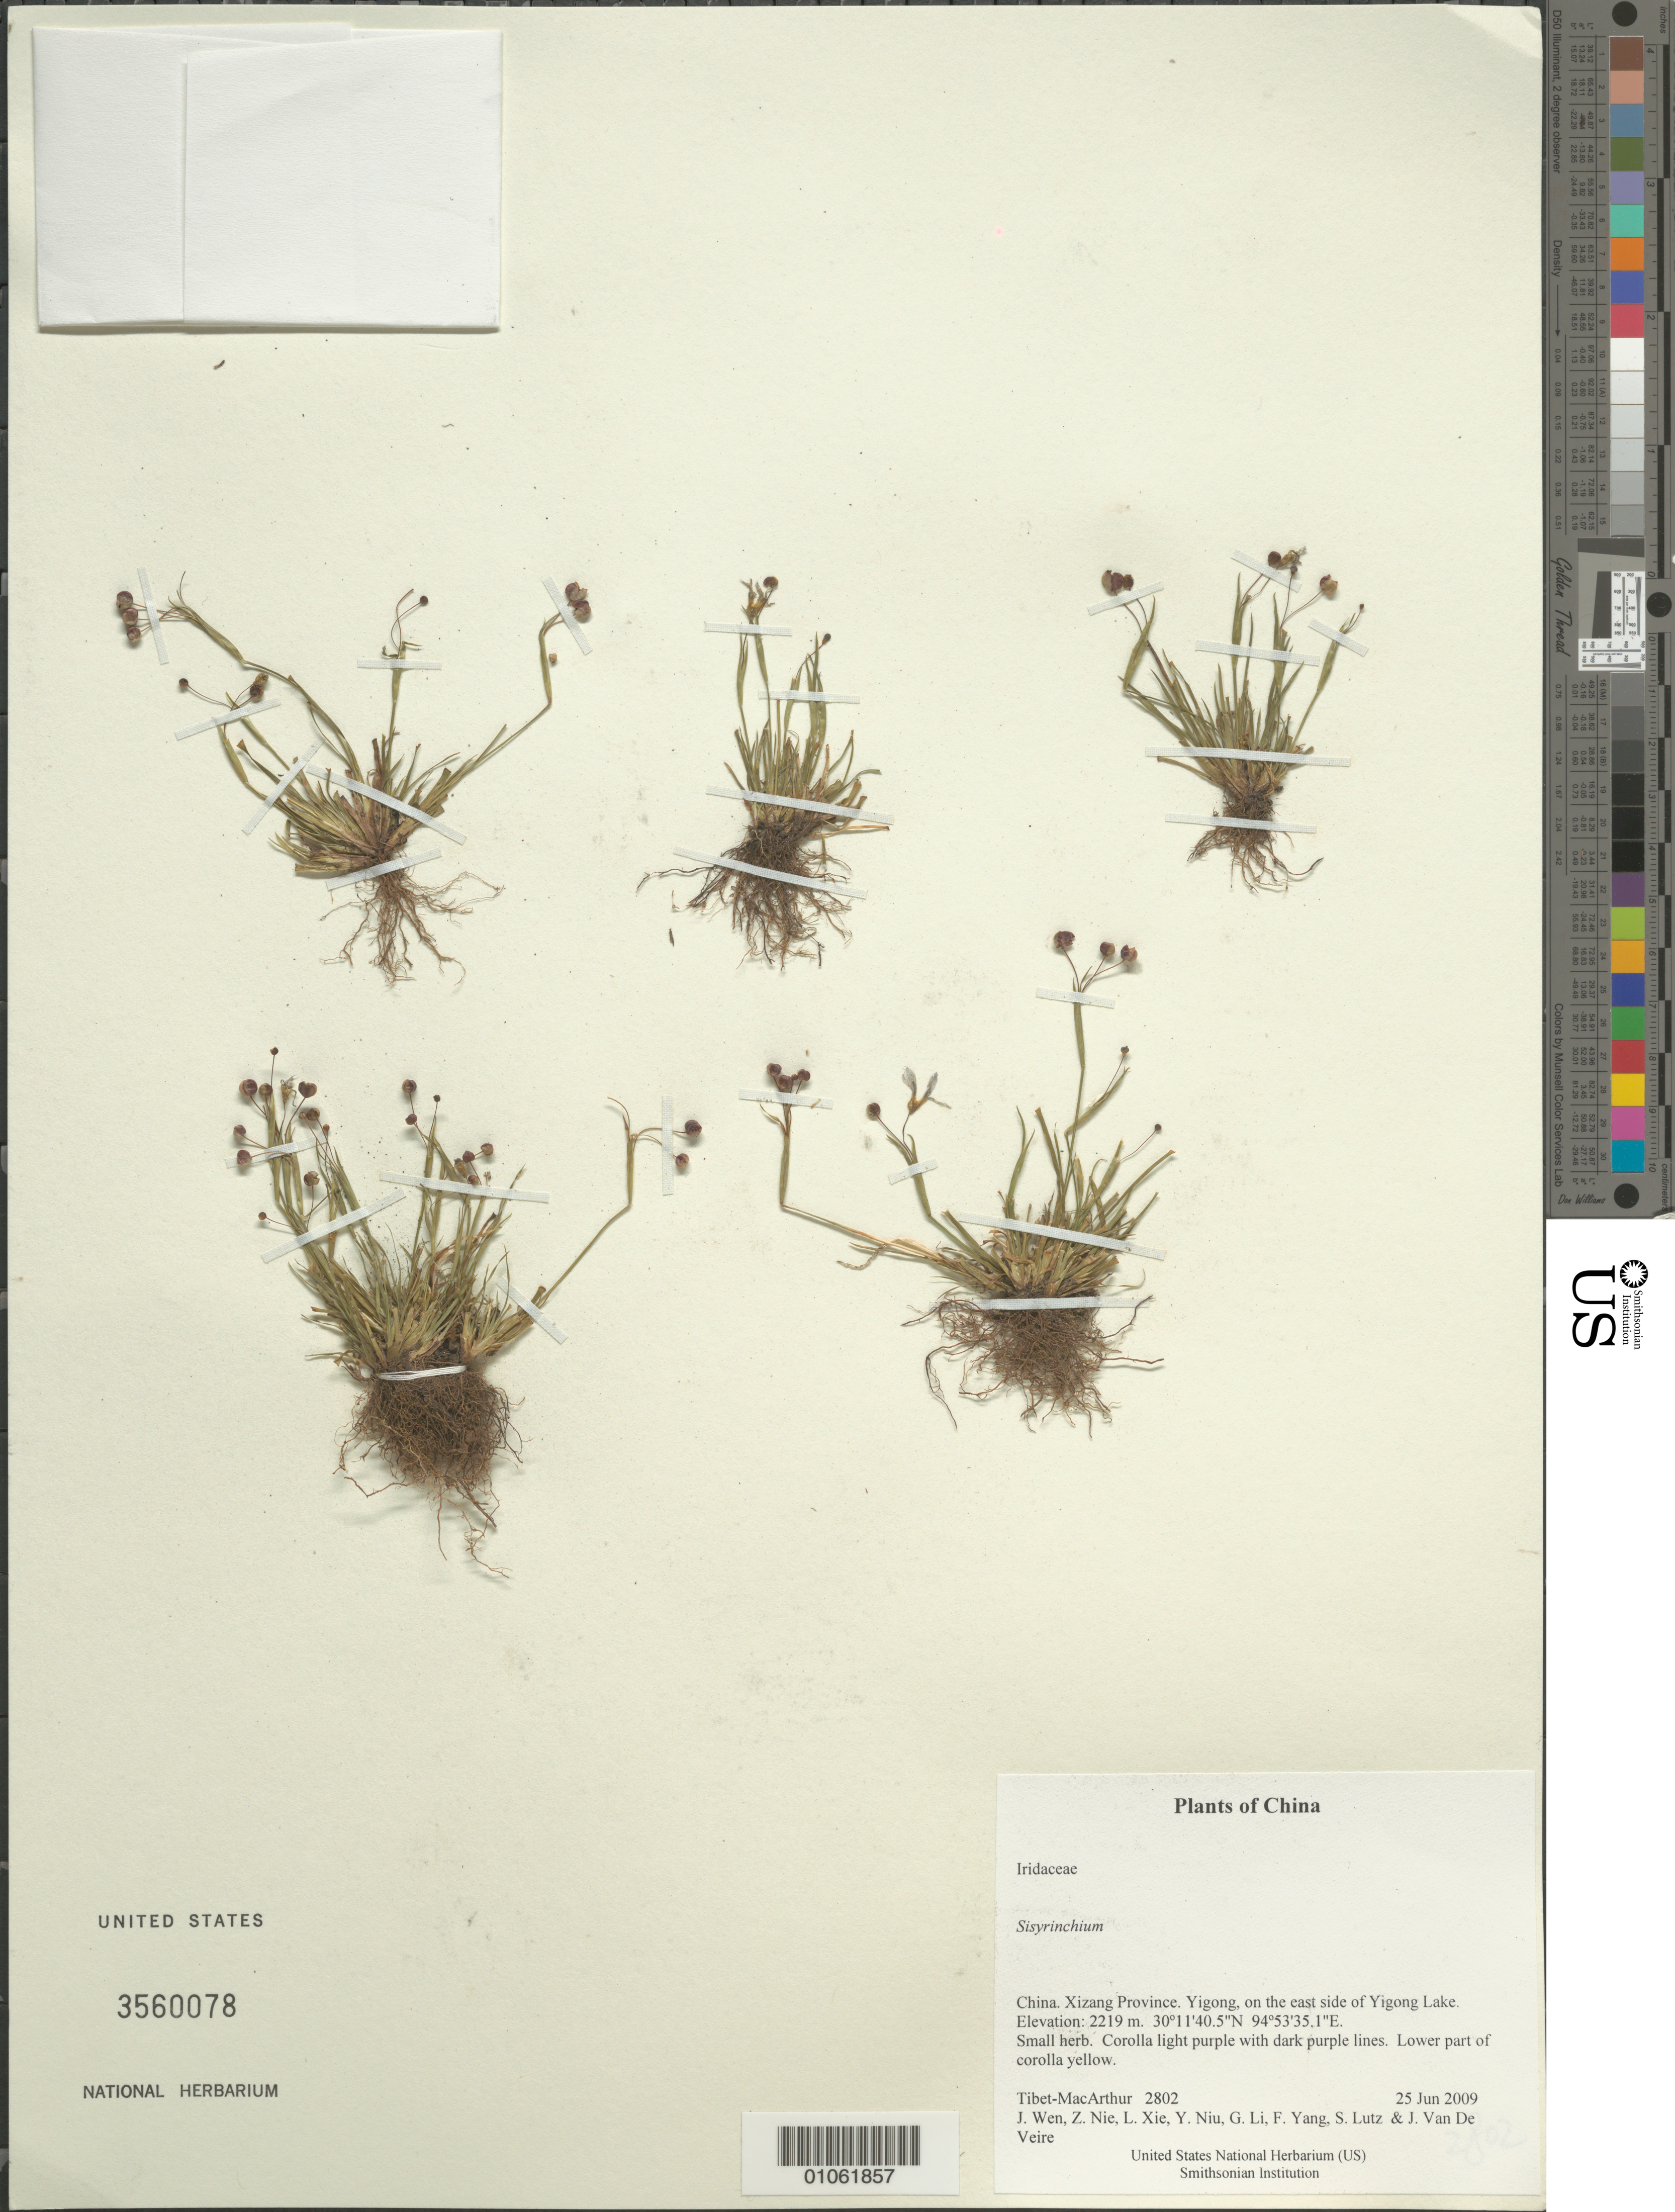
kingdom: Plantae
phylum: Tracheophyta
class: Liliopsida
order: Asparagales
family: Iridaceae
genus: Sisyrinchium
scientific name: Sisyrinchium sp.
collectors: Tibet-MacArthur, J. Wen, Z. Nie, L. Xie, Y. Niu, G. Li, F. Yang, S. Lutz & J. Van De Veire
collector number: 2802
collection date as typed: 25 Jun 2009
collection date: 2009-06-25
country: China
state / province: Xizang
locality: Yigong, on the east side of Yigong Lake.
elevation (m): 2219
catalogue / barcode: US 3560078